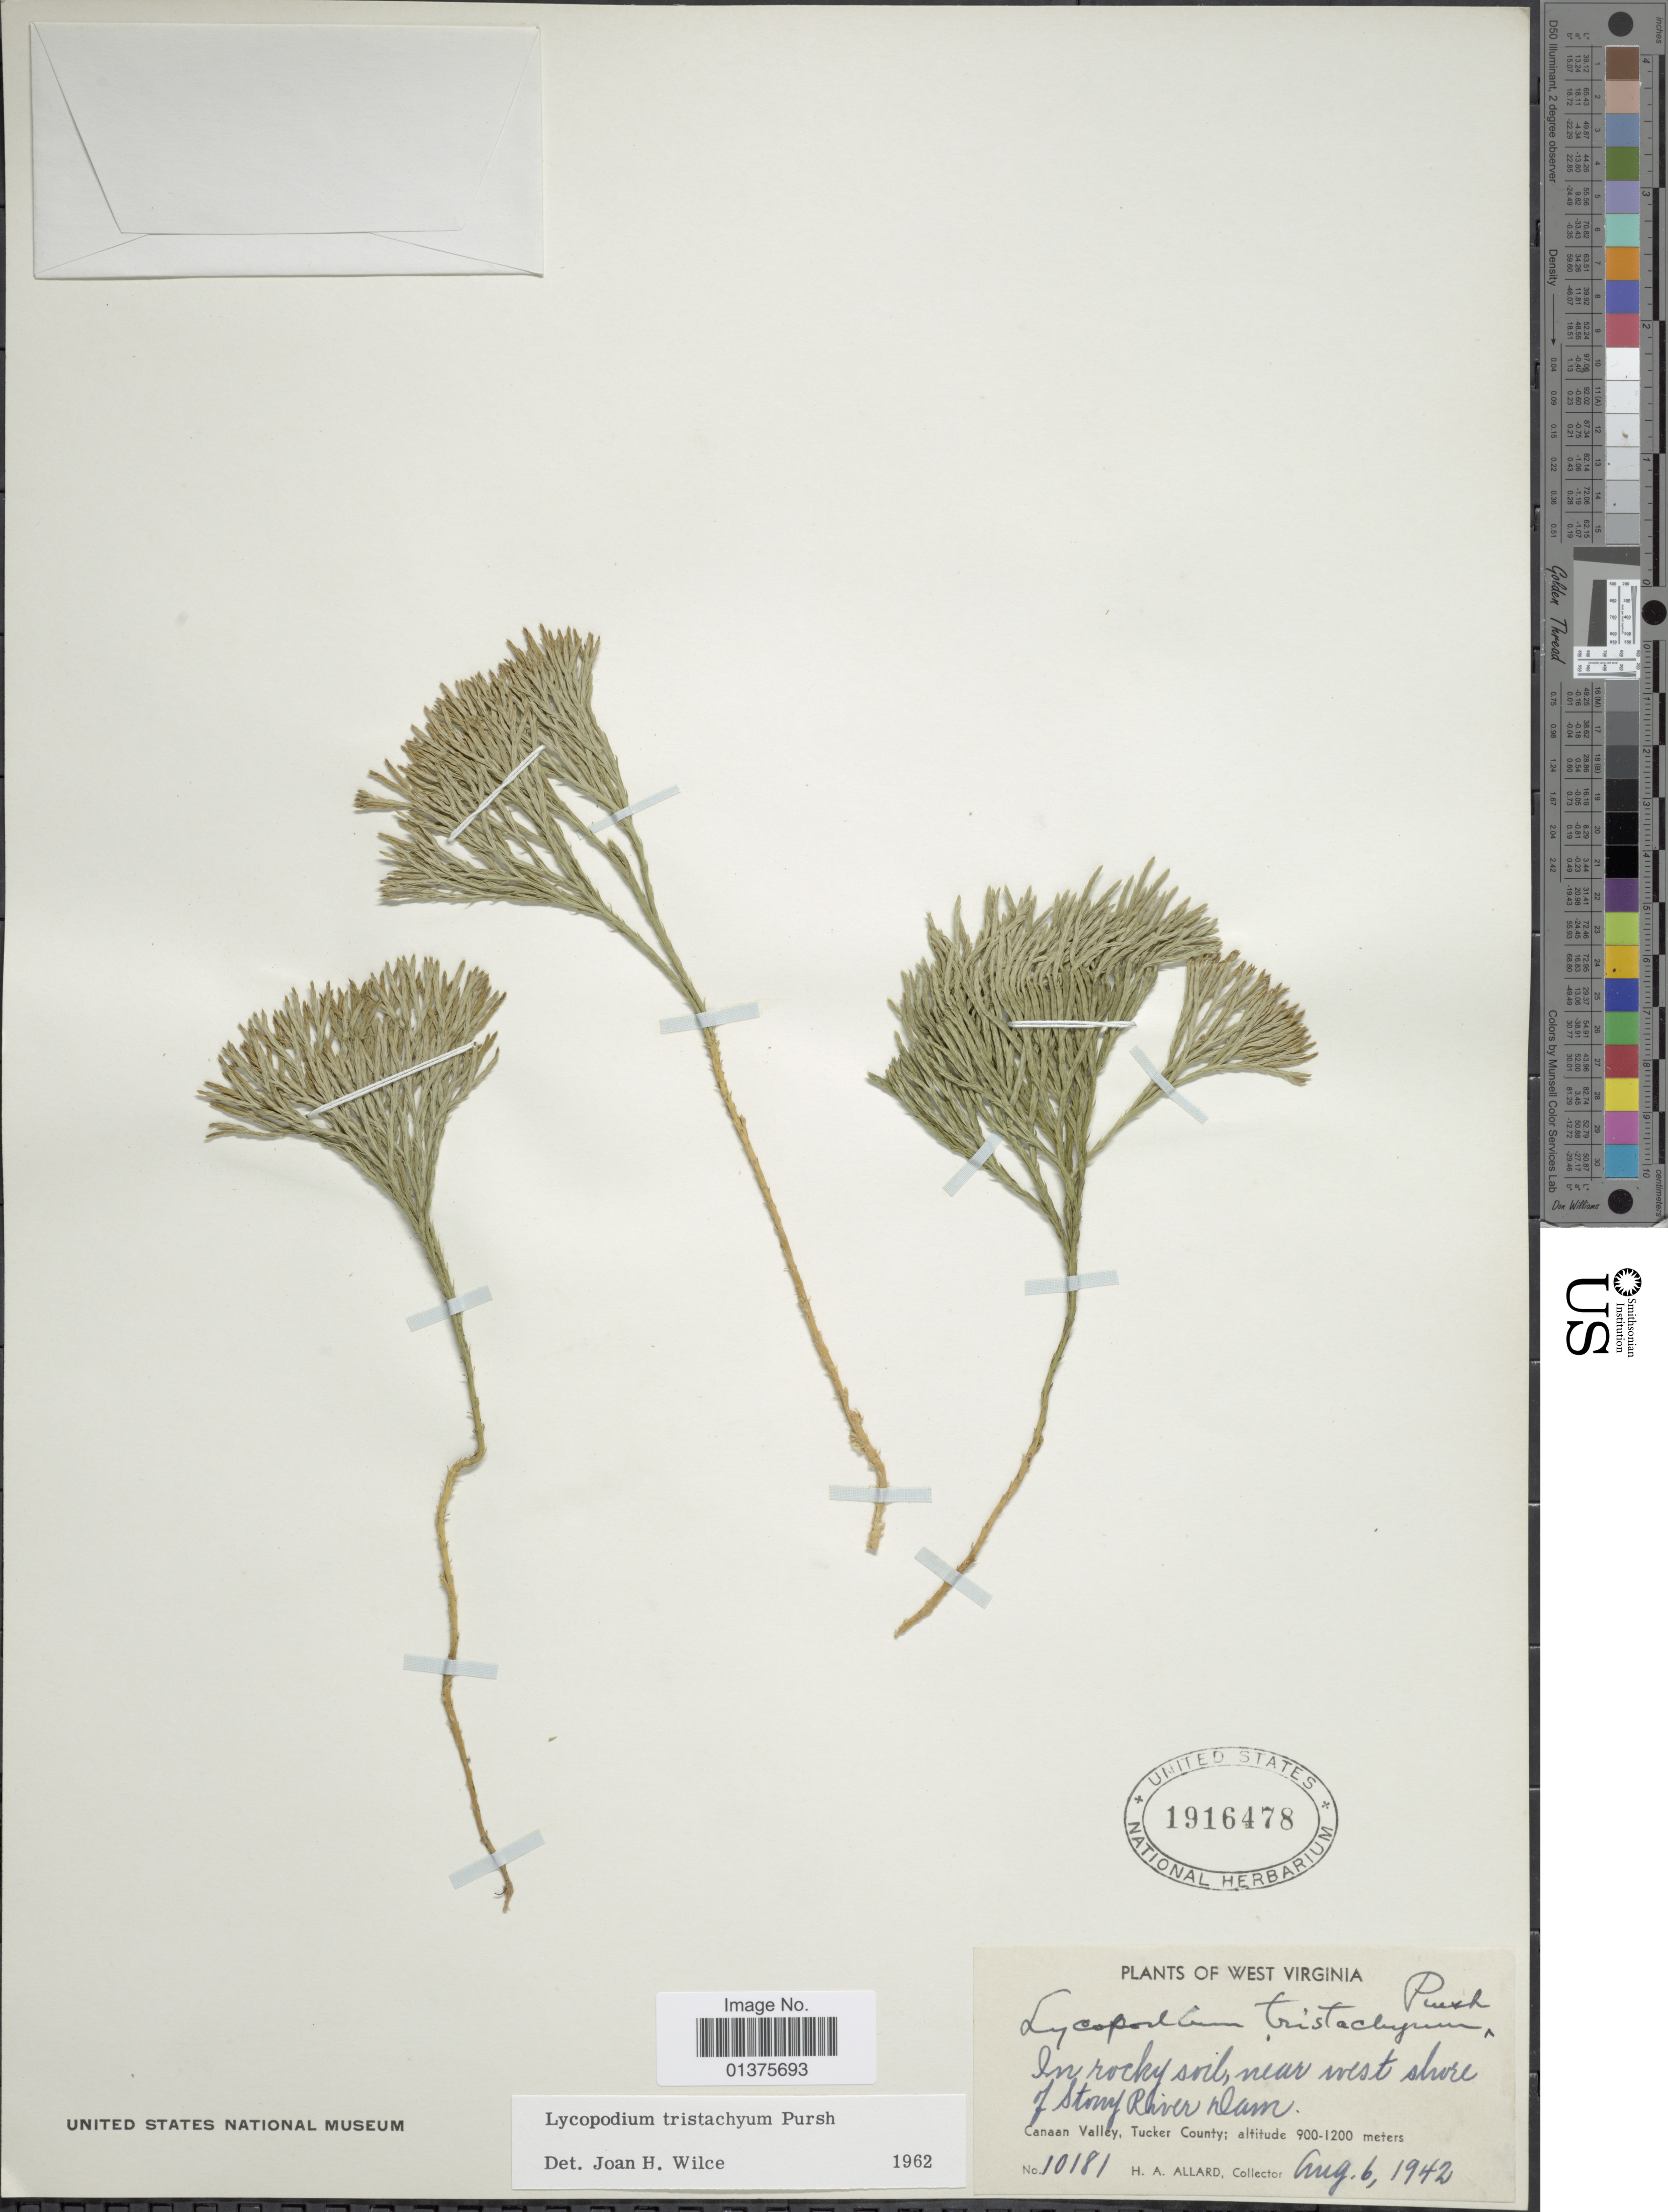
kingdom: Plantae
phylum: Tracheophyta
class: Lycopodiopsida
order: Lycopodiales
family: Lycopodiaceae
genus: Diphasiastrum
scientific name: Diphasiastrum tristachyum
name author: (Pursh) Holub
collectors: H. A. Allard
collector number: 10181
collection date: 1942-08-06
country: United States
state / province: West Virginia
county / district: Tucker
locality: In rocky soil, near West shore of Stony River Dam, Canaan Valley, Tucker County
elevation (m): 900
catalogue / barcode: US 1916478